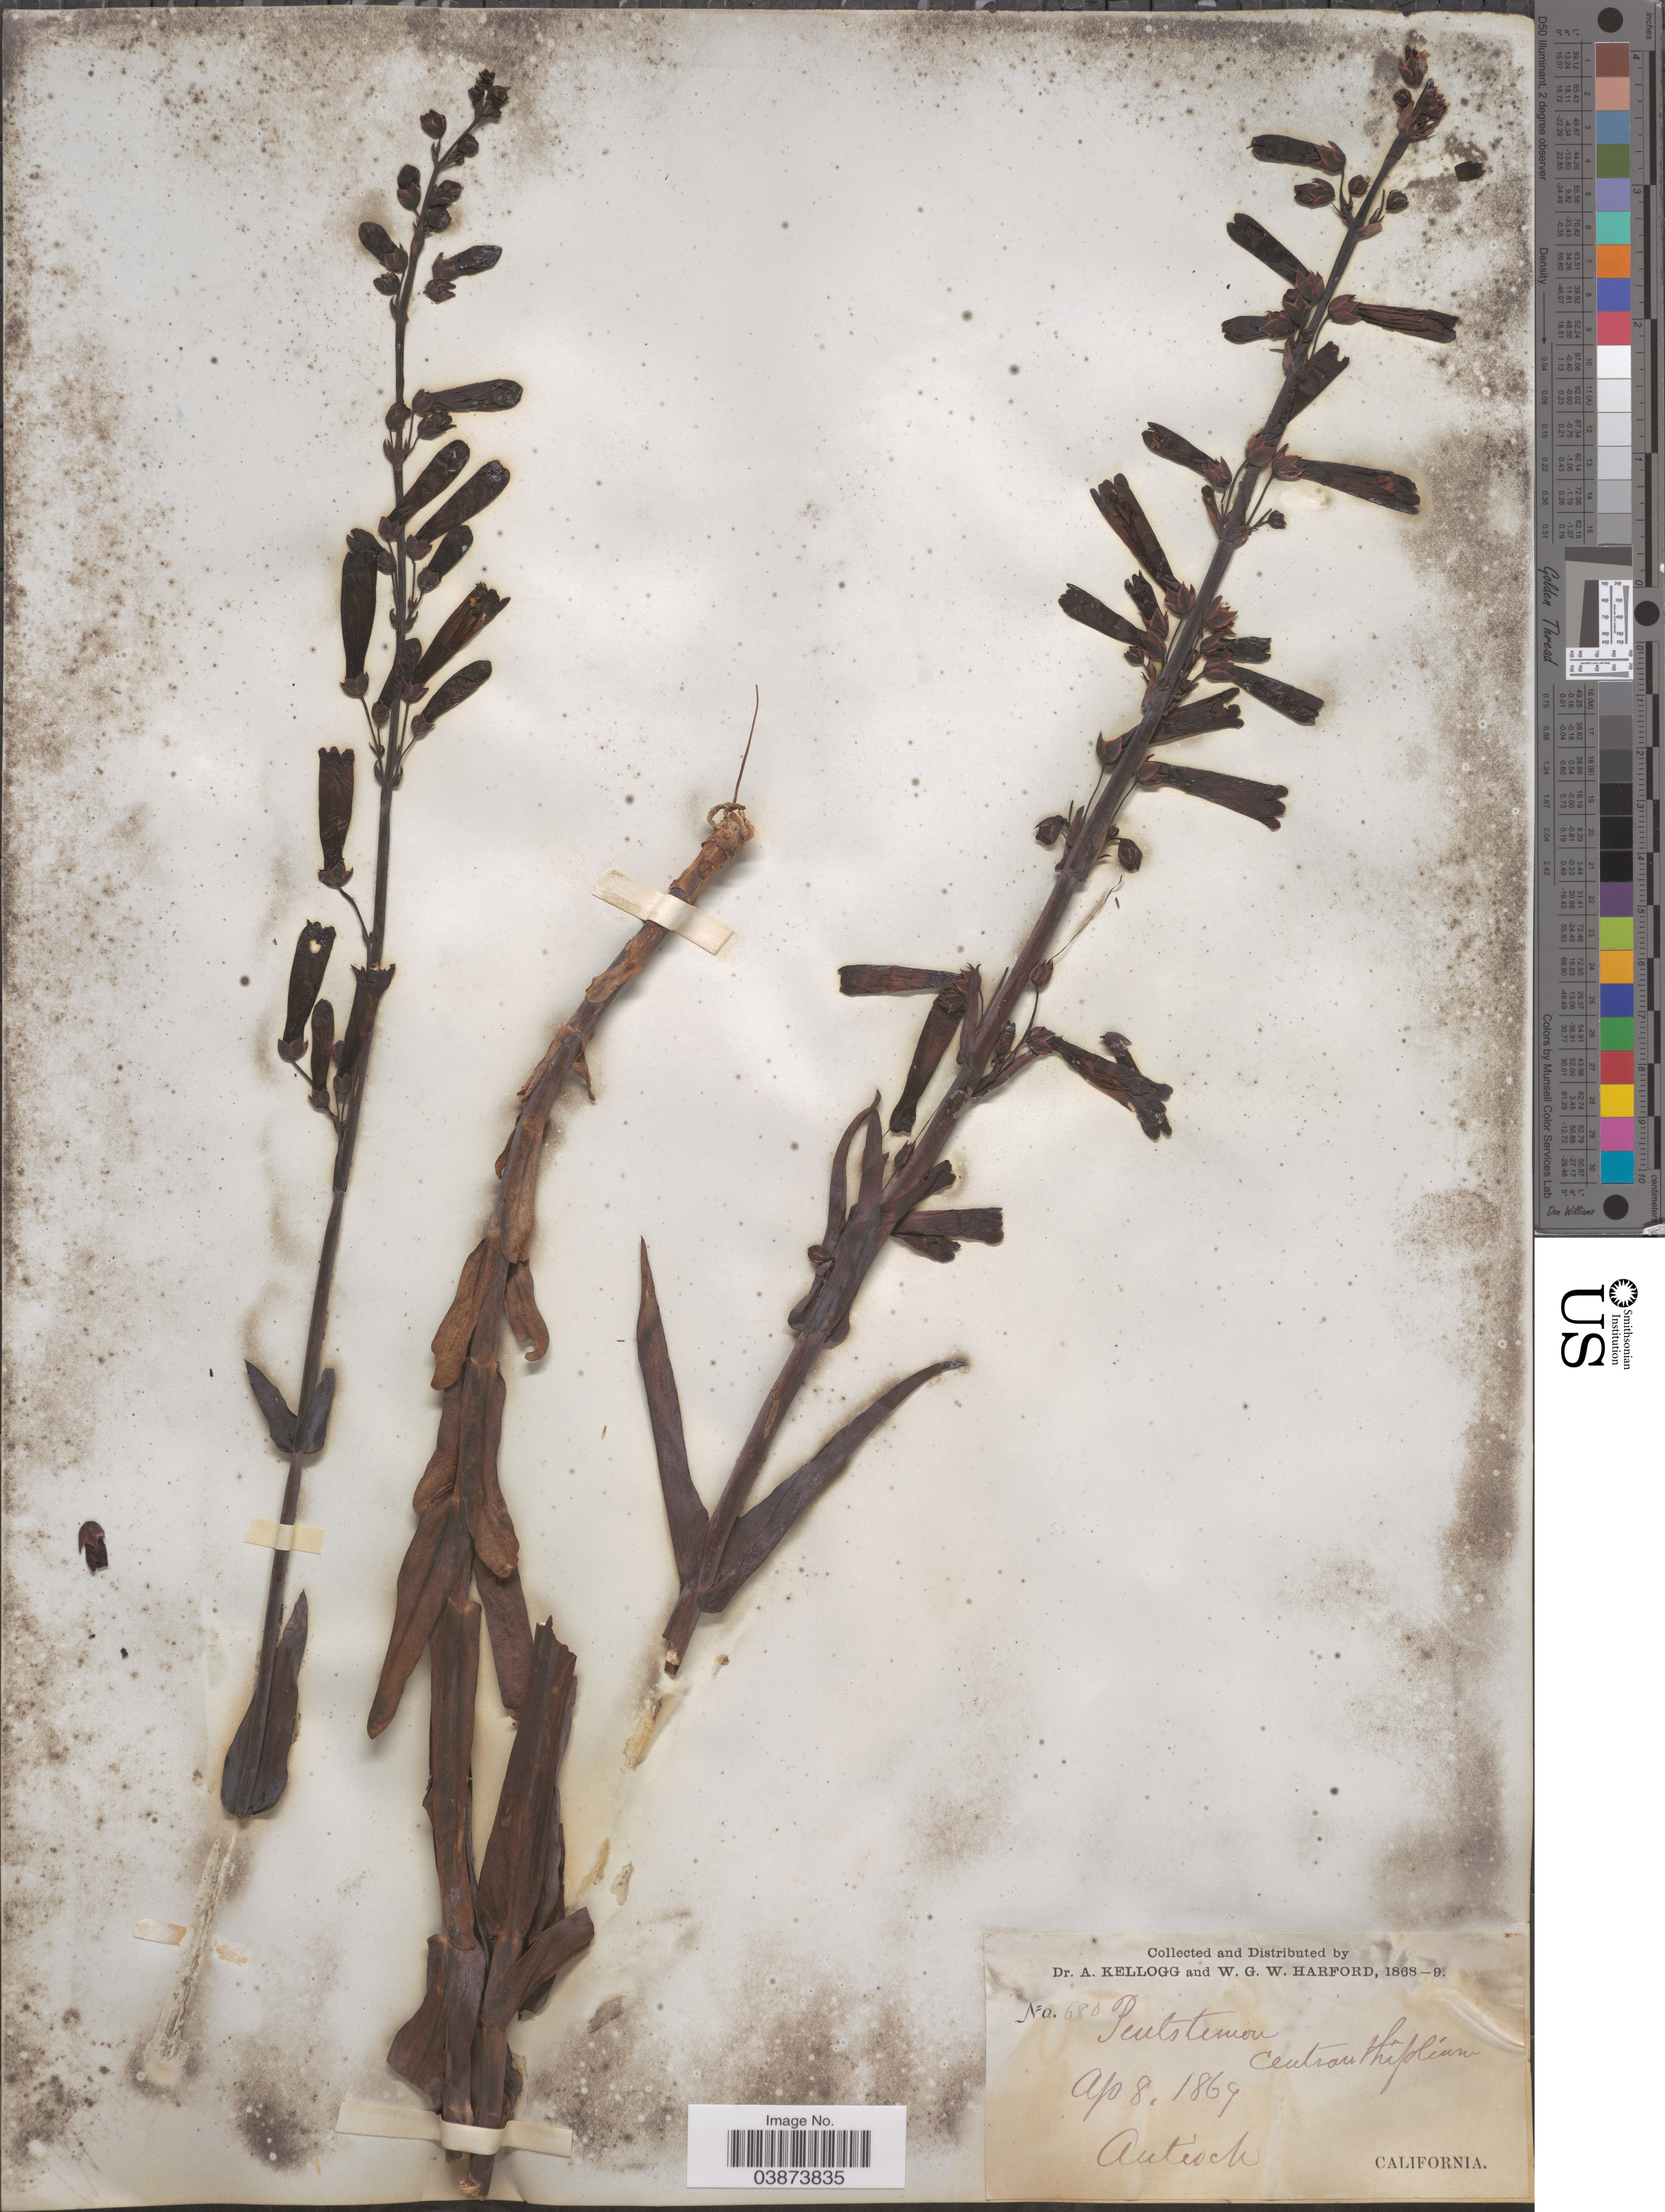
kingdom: Plantae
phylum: Tracheophyta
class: Magnoliopsida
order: Lamiales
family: Plantaginaceae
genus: Penstemon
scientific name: Penstemon centranthifolius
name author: Benth.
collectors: A. Kellogg & W. G. W. Harford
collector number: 680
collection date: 1869-04-08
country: United States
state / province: California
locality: Antioch.